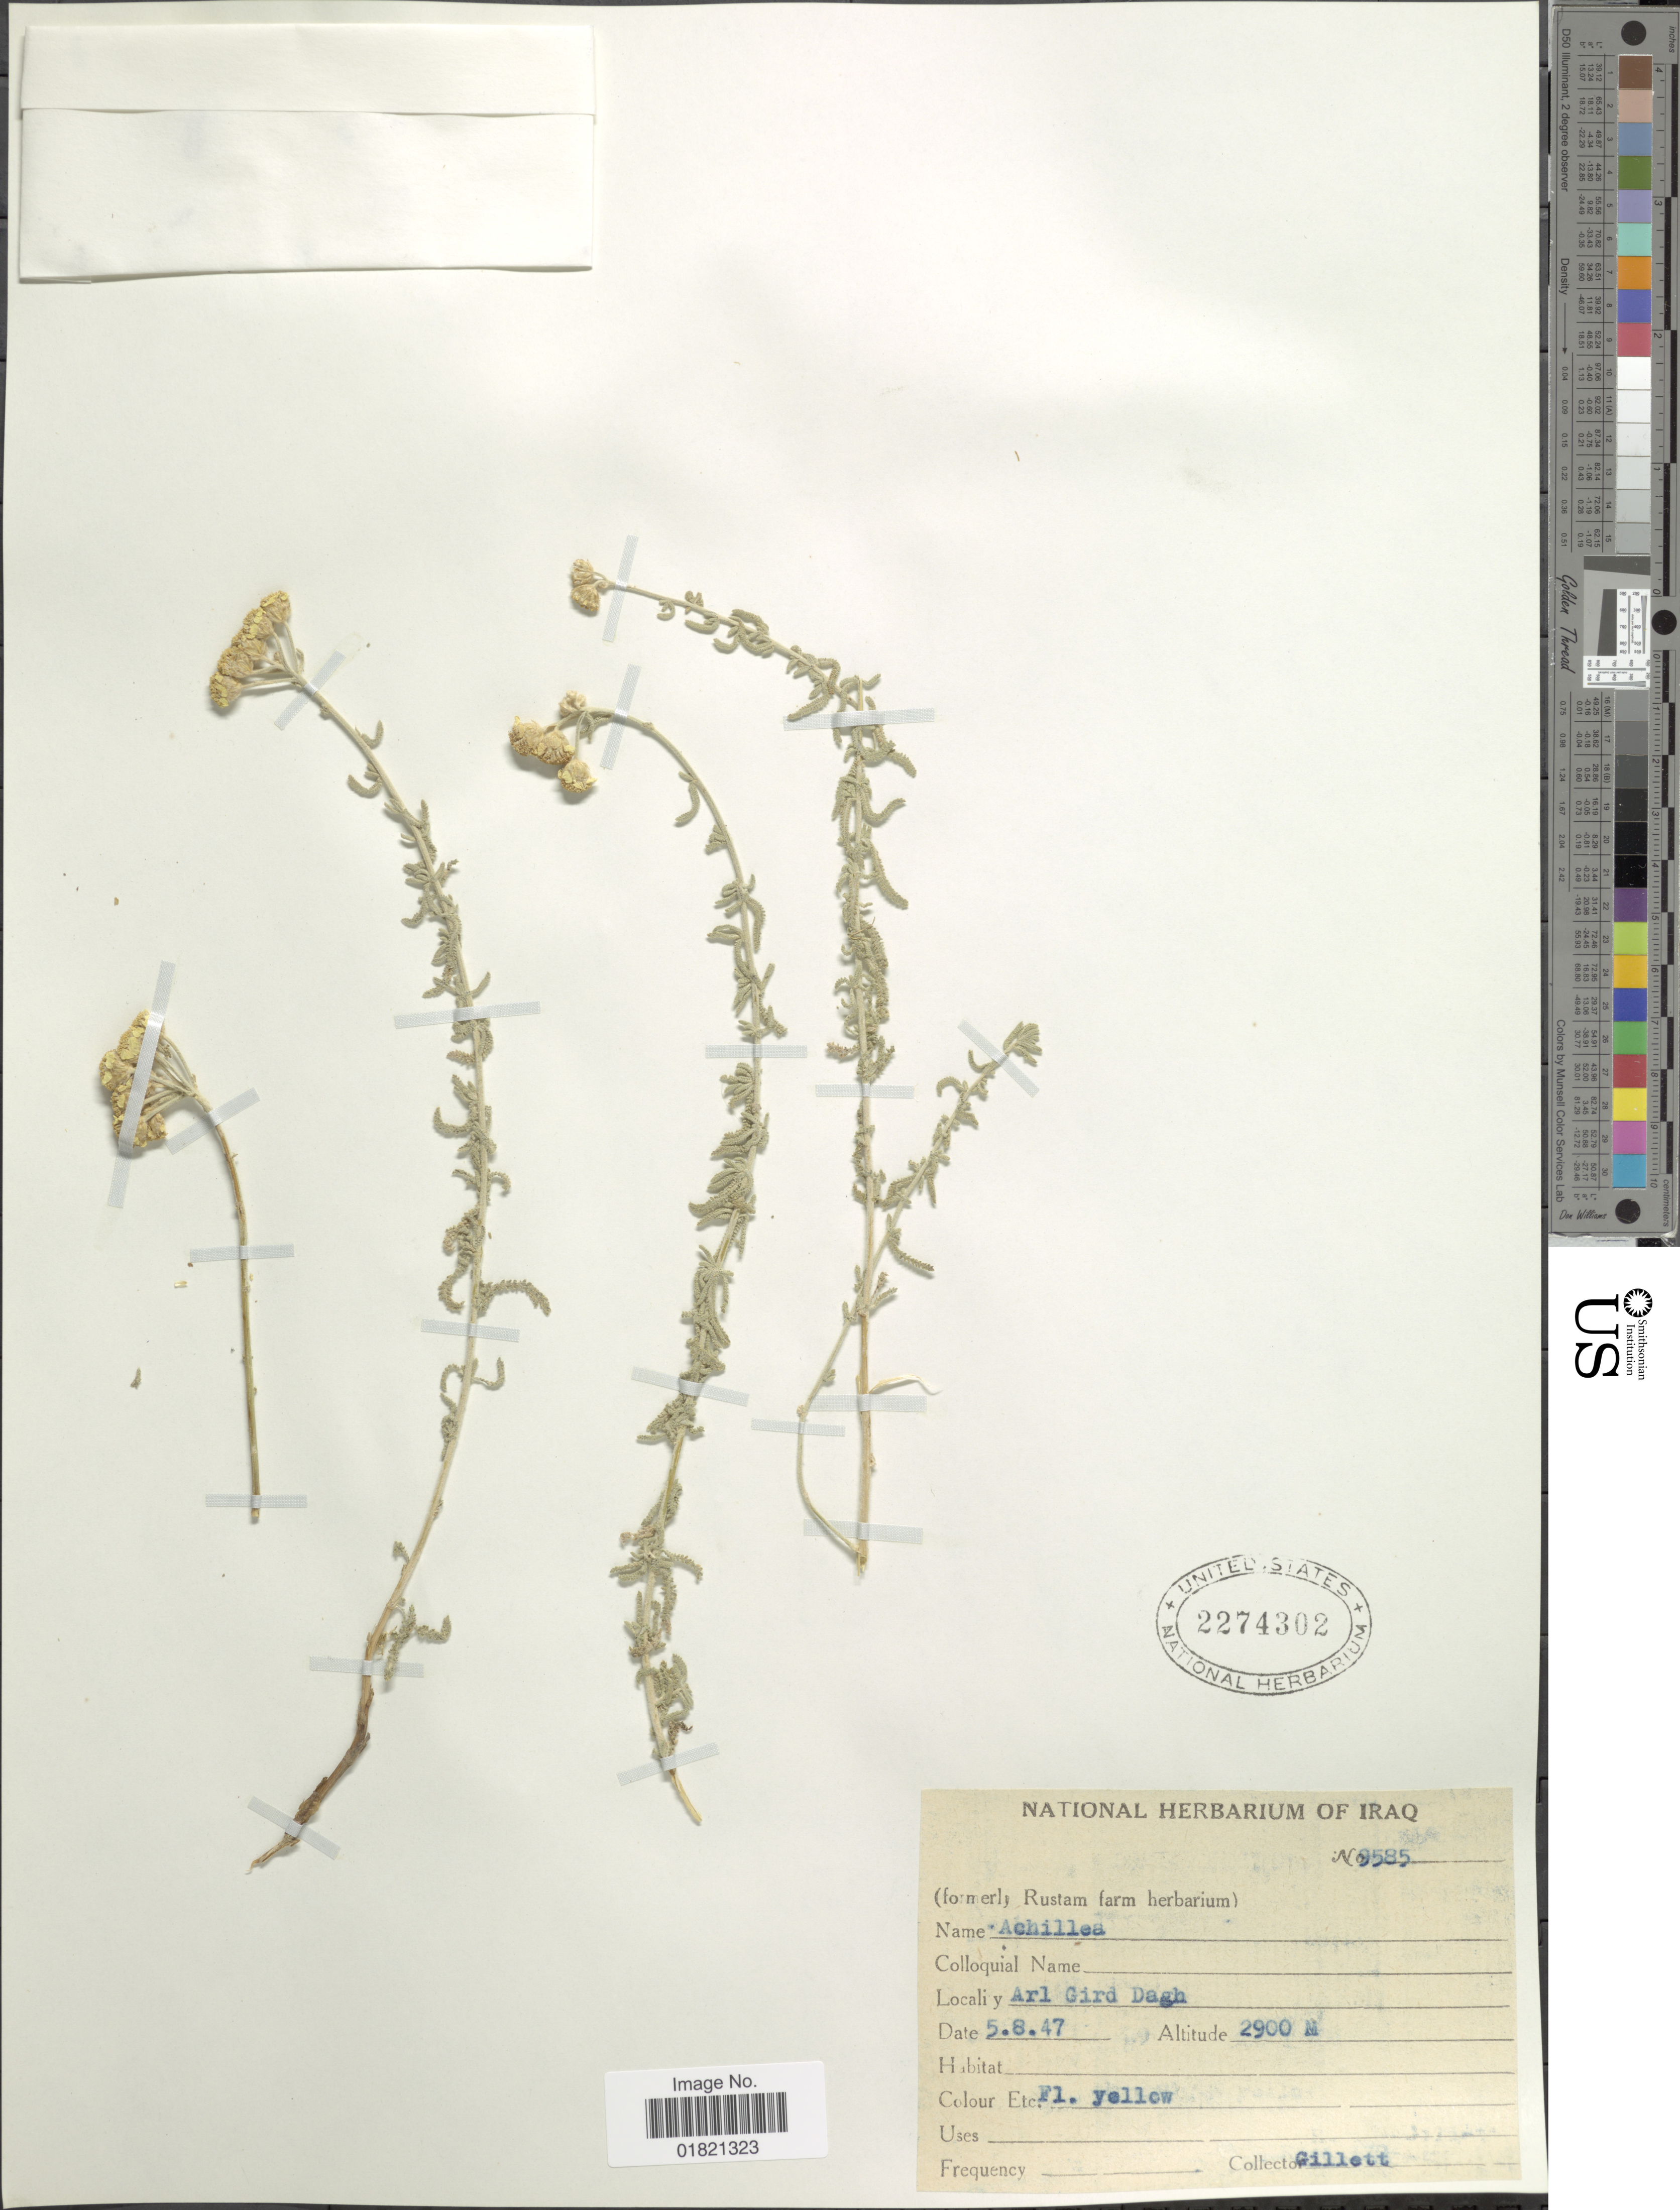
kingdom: Plantae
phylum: Tracheophyta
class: Magnoliopsida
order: Asterales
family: Asteraceae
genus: Achillea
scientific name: Achillea sp.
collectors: Gillett, --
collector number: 9585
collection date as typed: Transcribed d/m/y: 5/8/47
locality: Arl Gird Dagh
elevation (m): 2900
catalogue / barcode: US 2274302